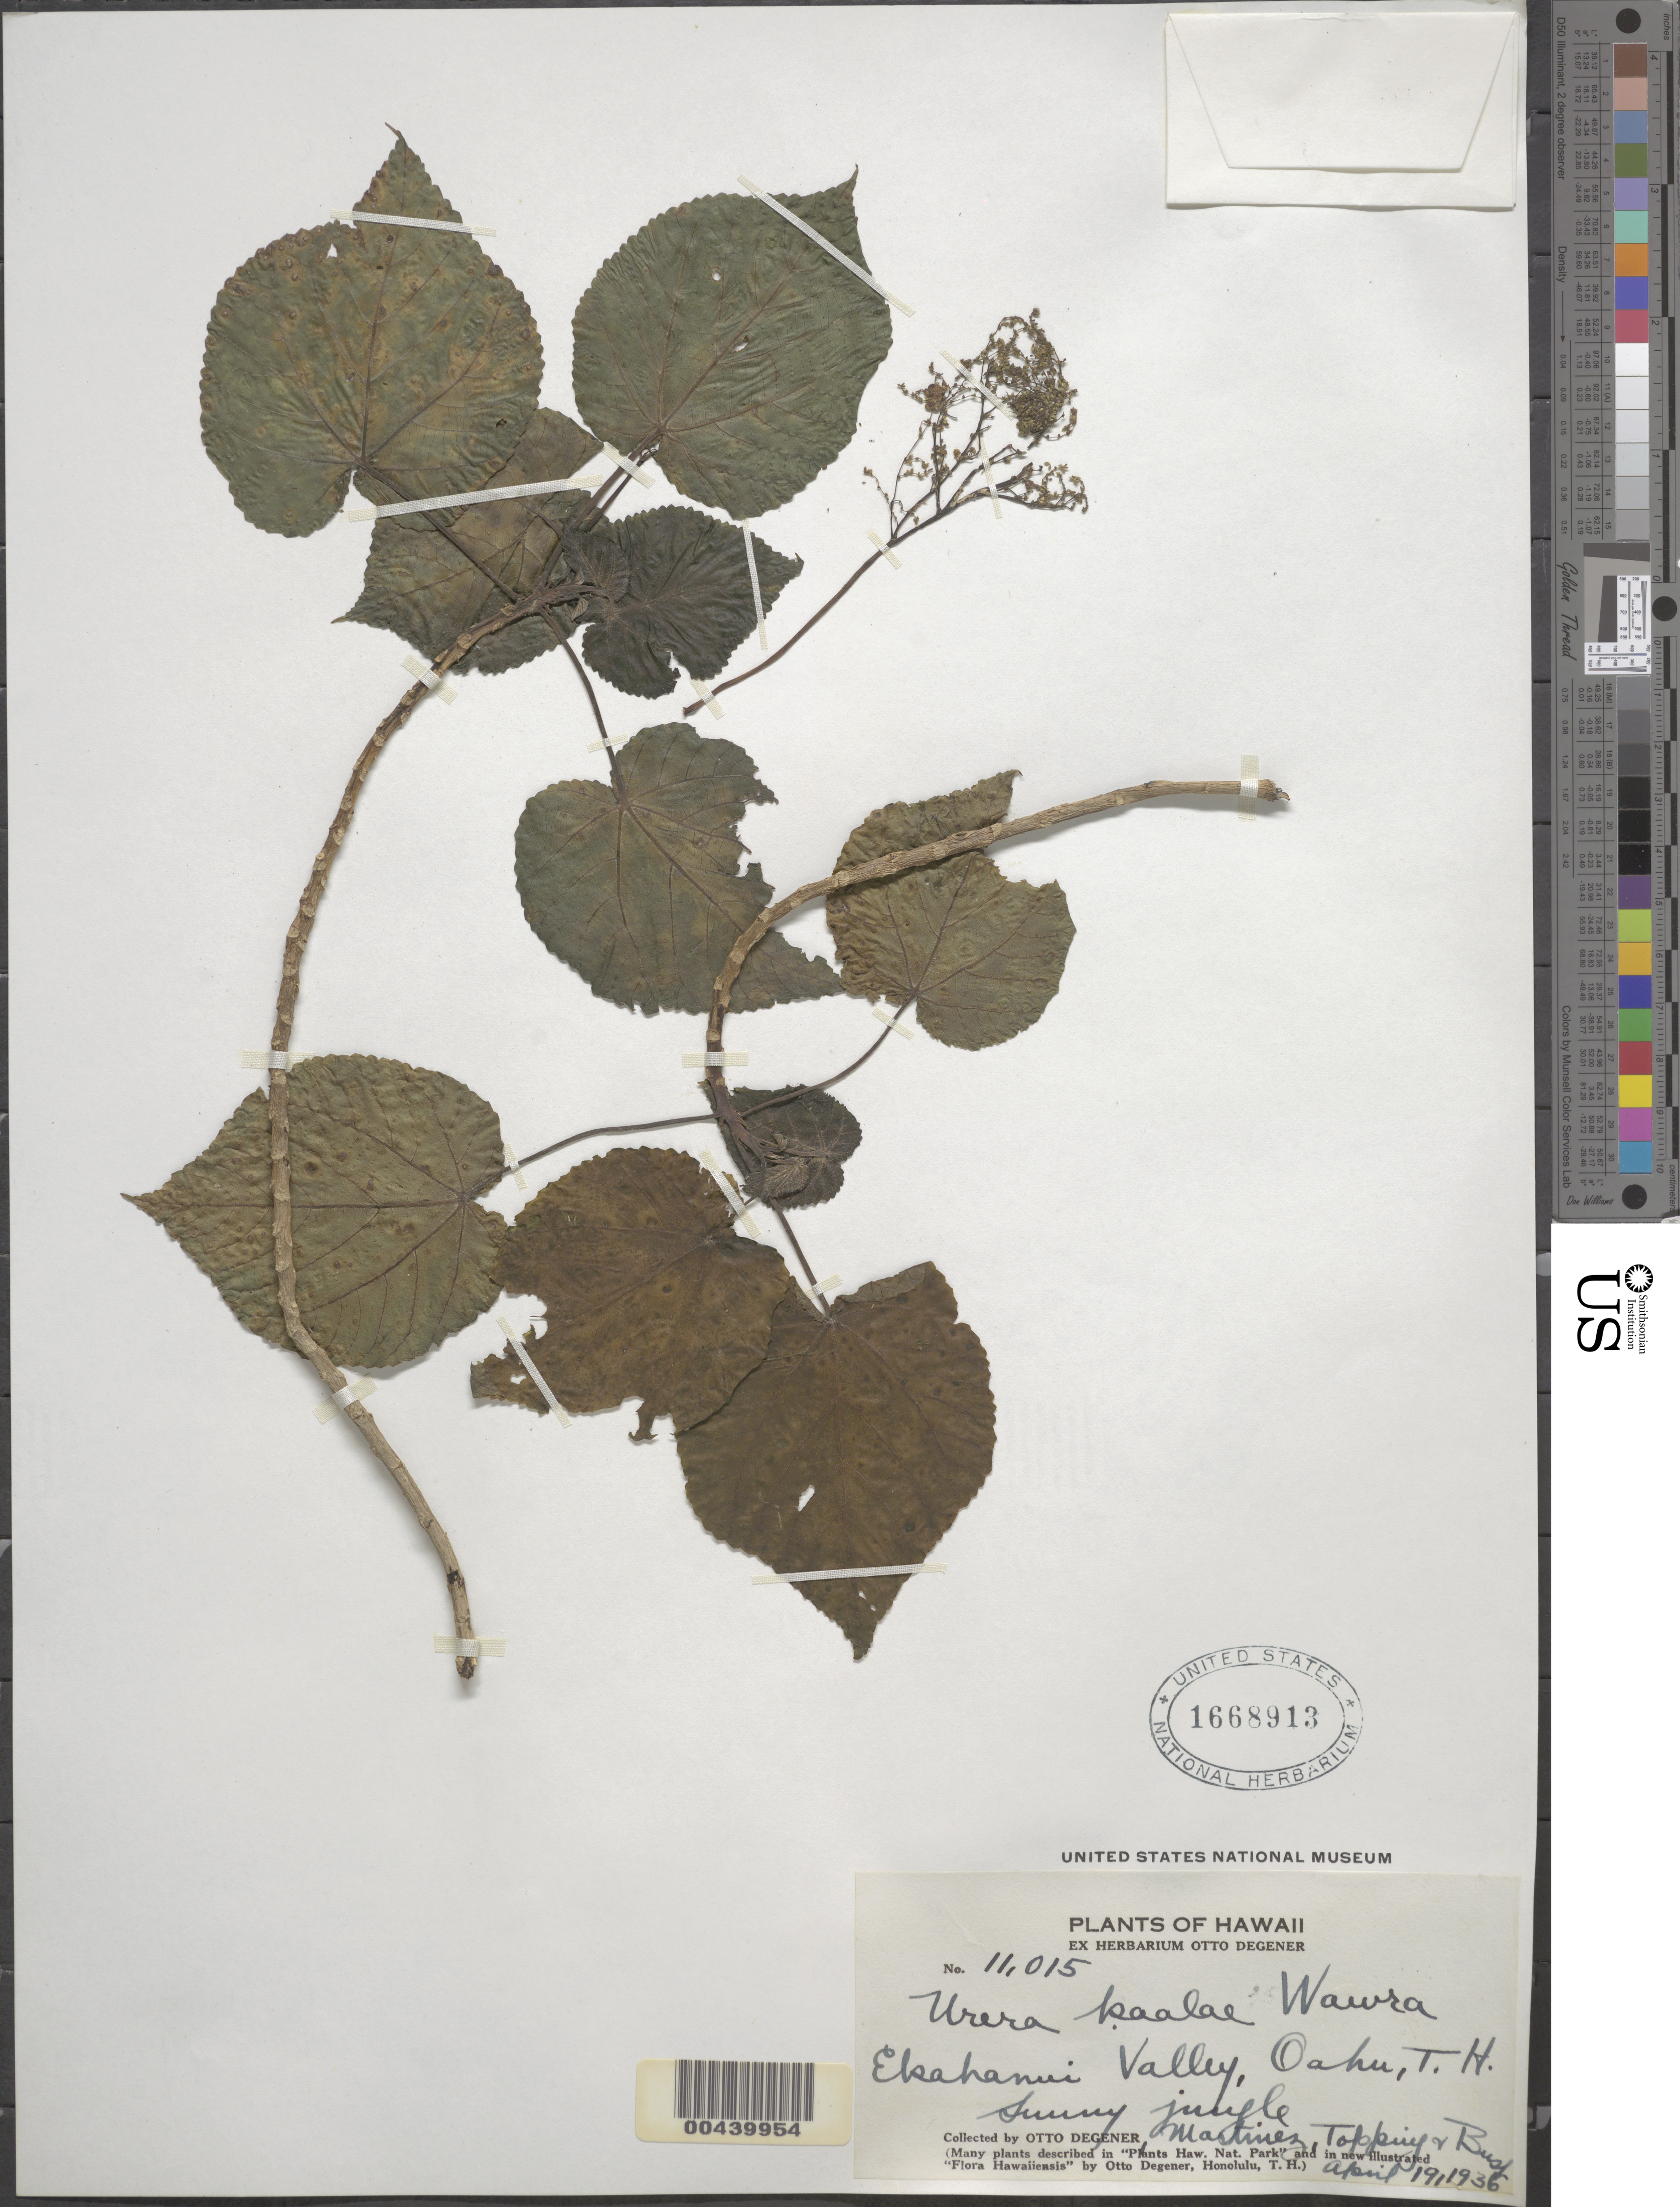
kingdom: Plantae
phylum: Tracheophyta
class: Magnoliopsida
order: Rosales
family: Urticaceae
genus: Urera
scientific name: Urera kaalae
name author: Wawra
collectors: O. Degener, -- Martinez, D. L. Topping & B. F. Bush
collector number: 11015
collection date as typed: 19 Apr 1936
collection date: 1936-04-19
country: United States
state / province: Hawaii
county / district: Honolulu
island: Oahu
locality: Ekahanui Valley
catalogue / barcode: US 1668913